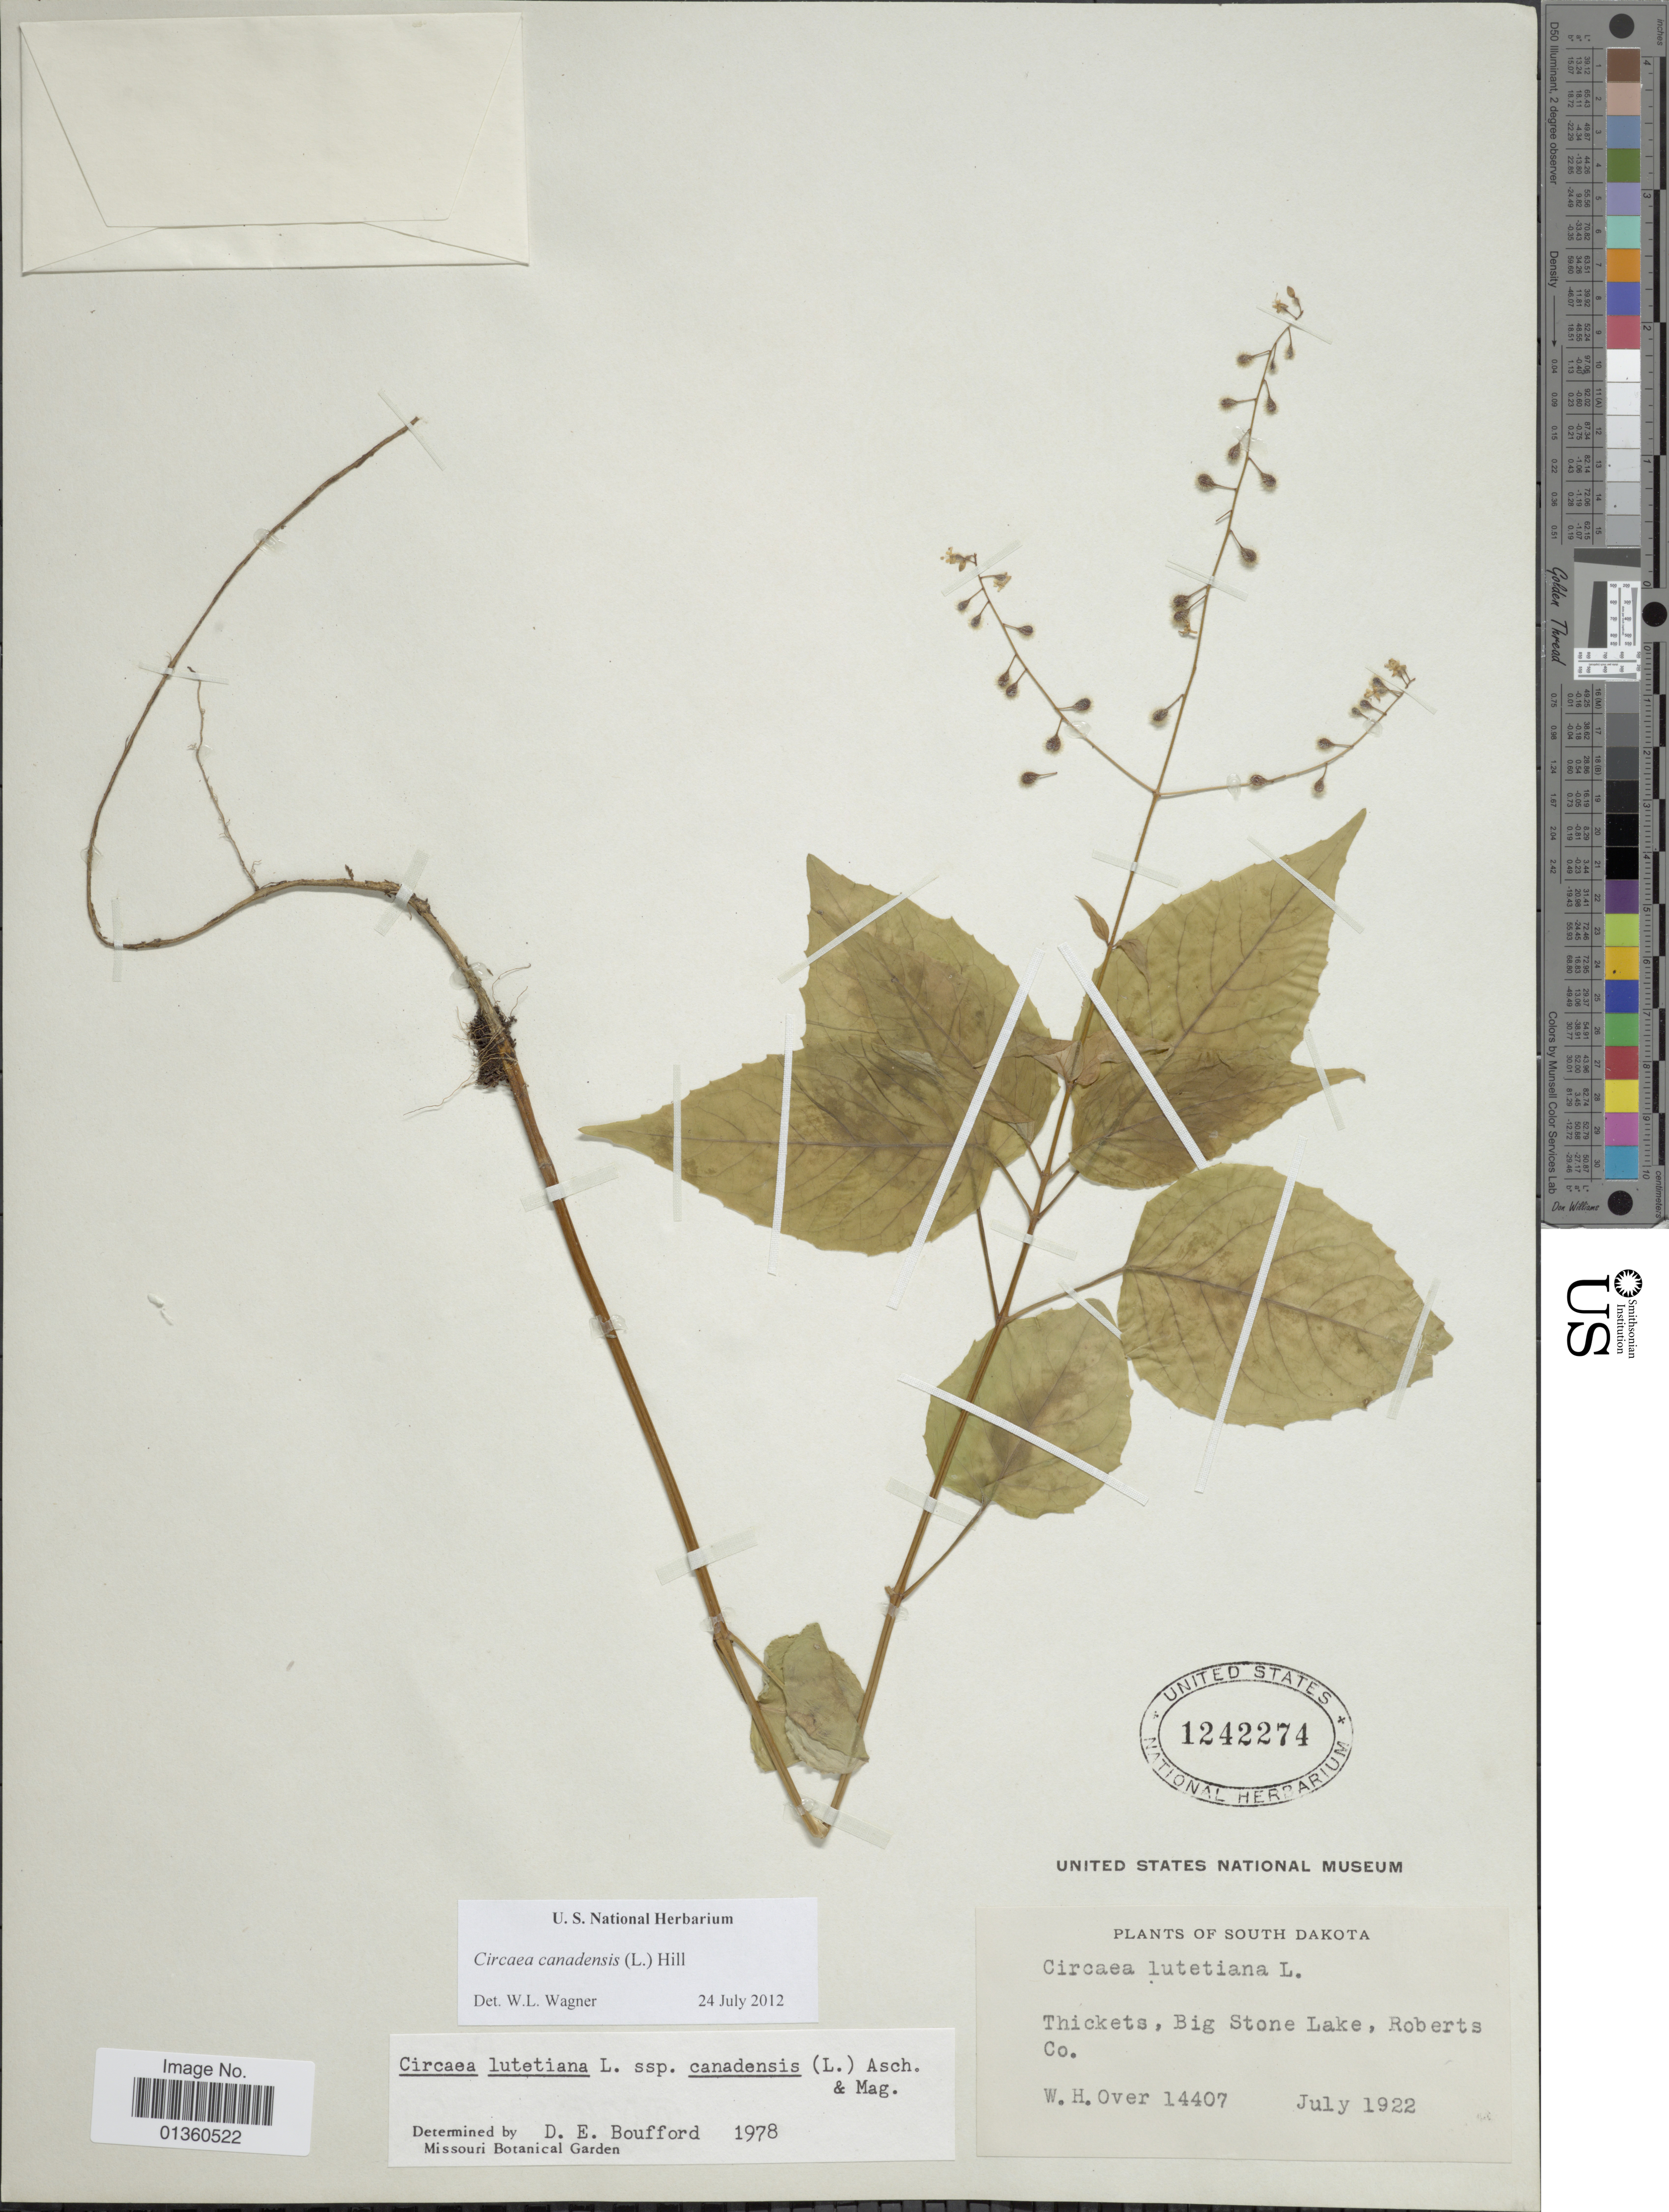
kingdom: Plantae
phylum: Tracheophyta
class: Magnoliopsida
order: Myrtales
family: Onagraceae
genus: Circaea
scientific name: Circaea canadensis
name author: (L.) Hill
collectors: W. Over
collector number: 14407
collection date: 1922-07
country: United States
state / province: South Dakota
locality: Thickets, Big Stone Lake, Roberts Co.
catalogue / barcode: US 1242274